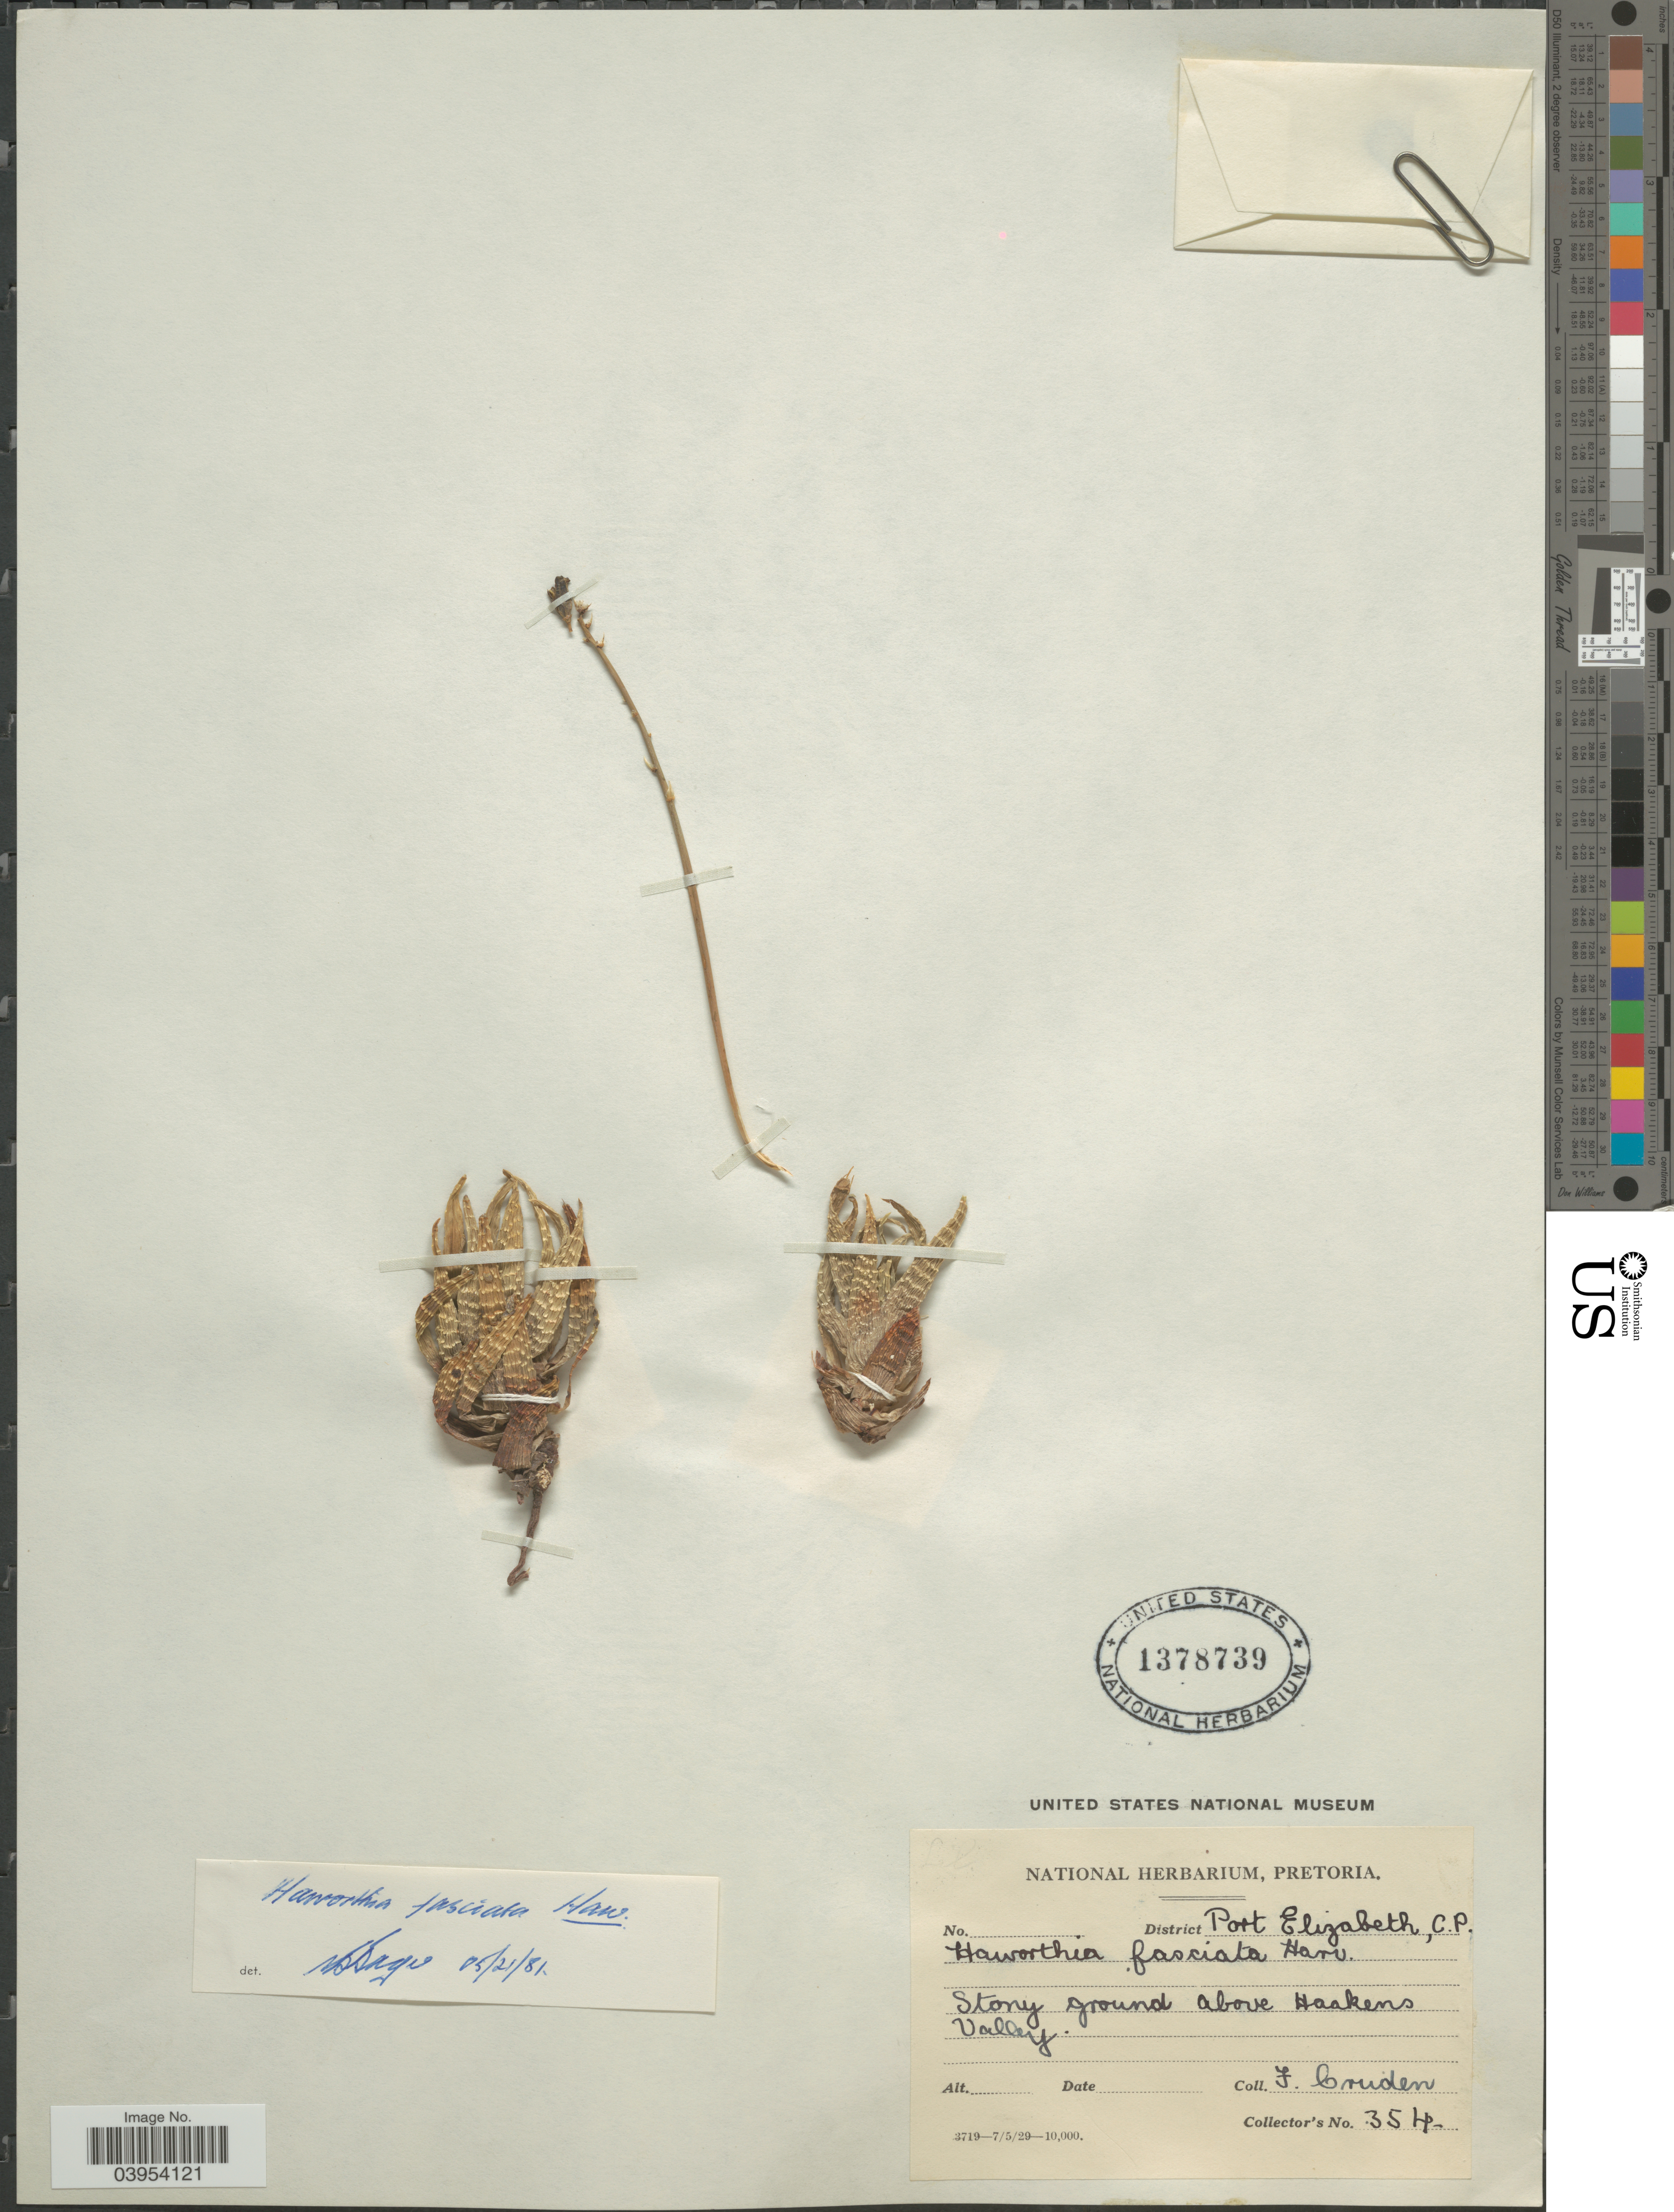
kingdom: Plantae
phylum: Tracheophyta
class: Liliopsida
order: Asparagales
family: Asphodelaceae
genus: Haworthia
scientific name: Haworthia fasciata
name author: (Willd.) Haw.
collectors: F. Cruden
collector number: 354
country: South Africa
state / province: Eastern Cape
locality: District Port Elizabeth. Stony ground above Baakens Valley.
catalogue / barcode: US 1378739